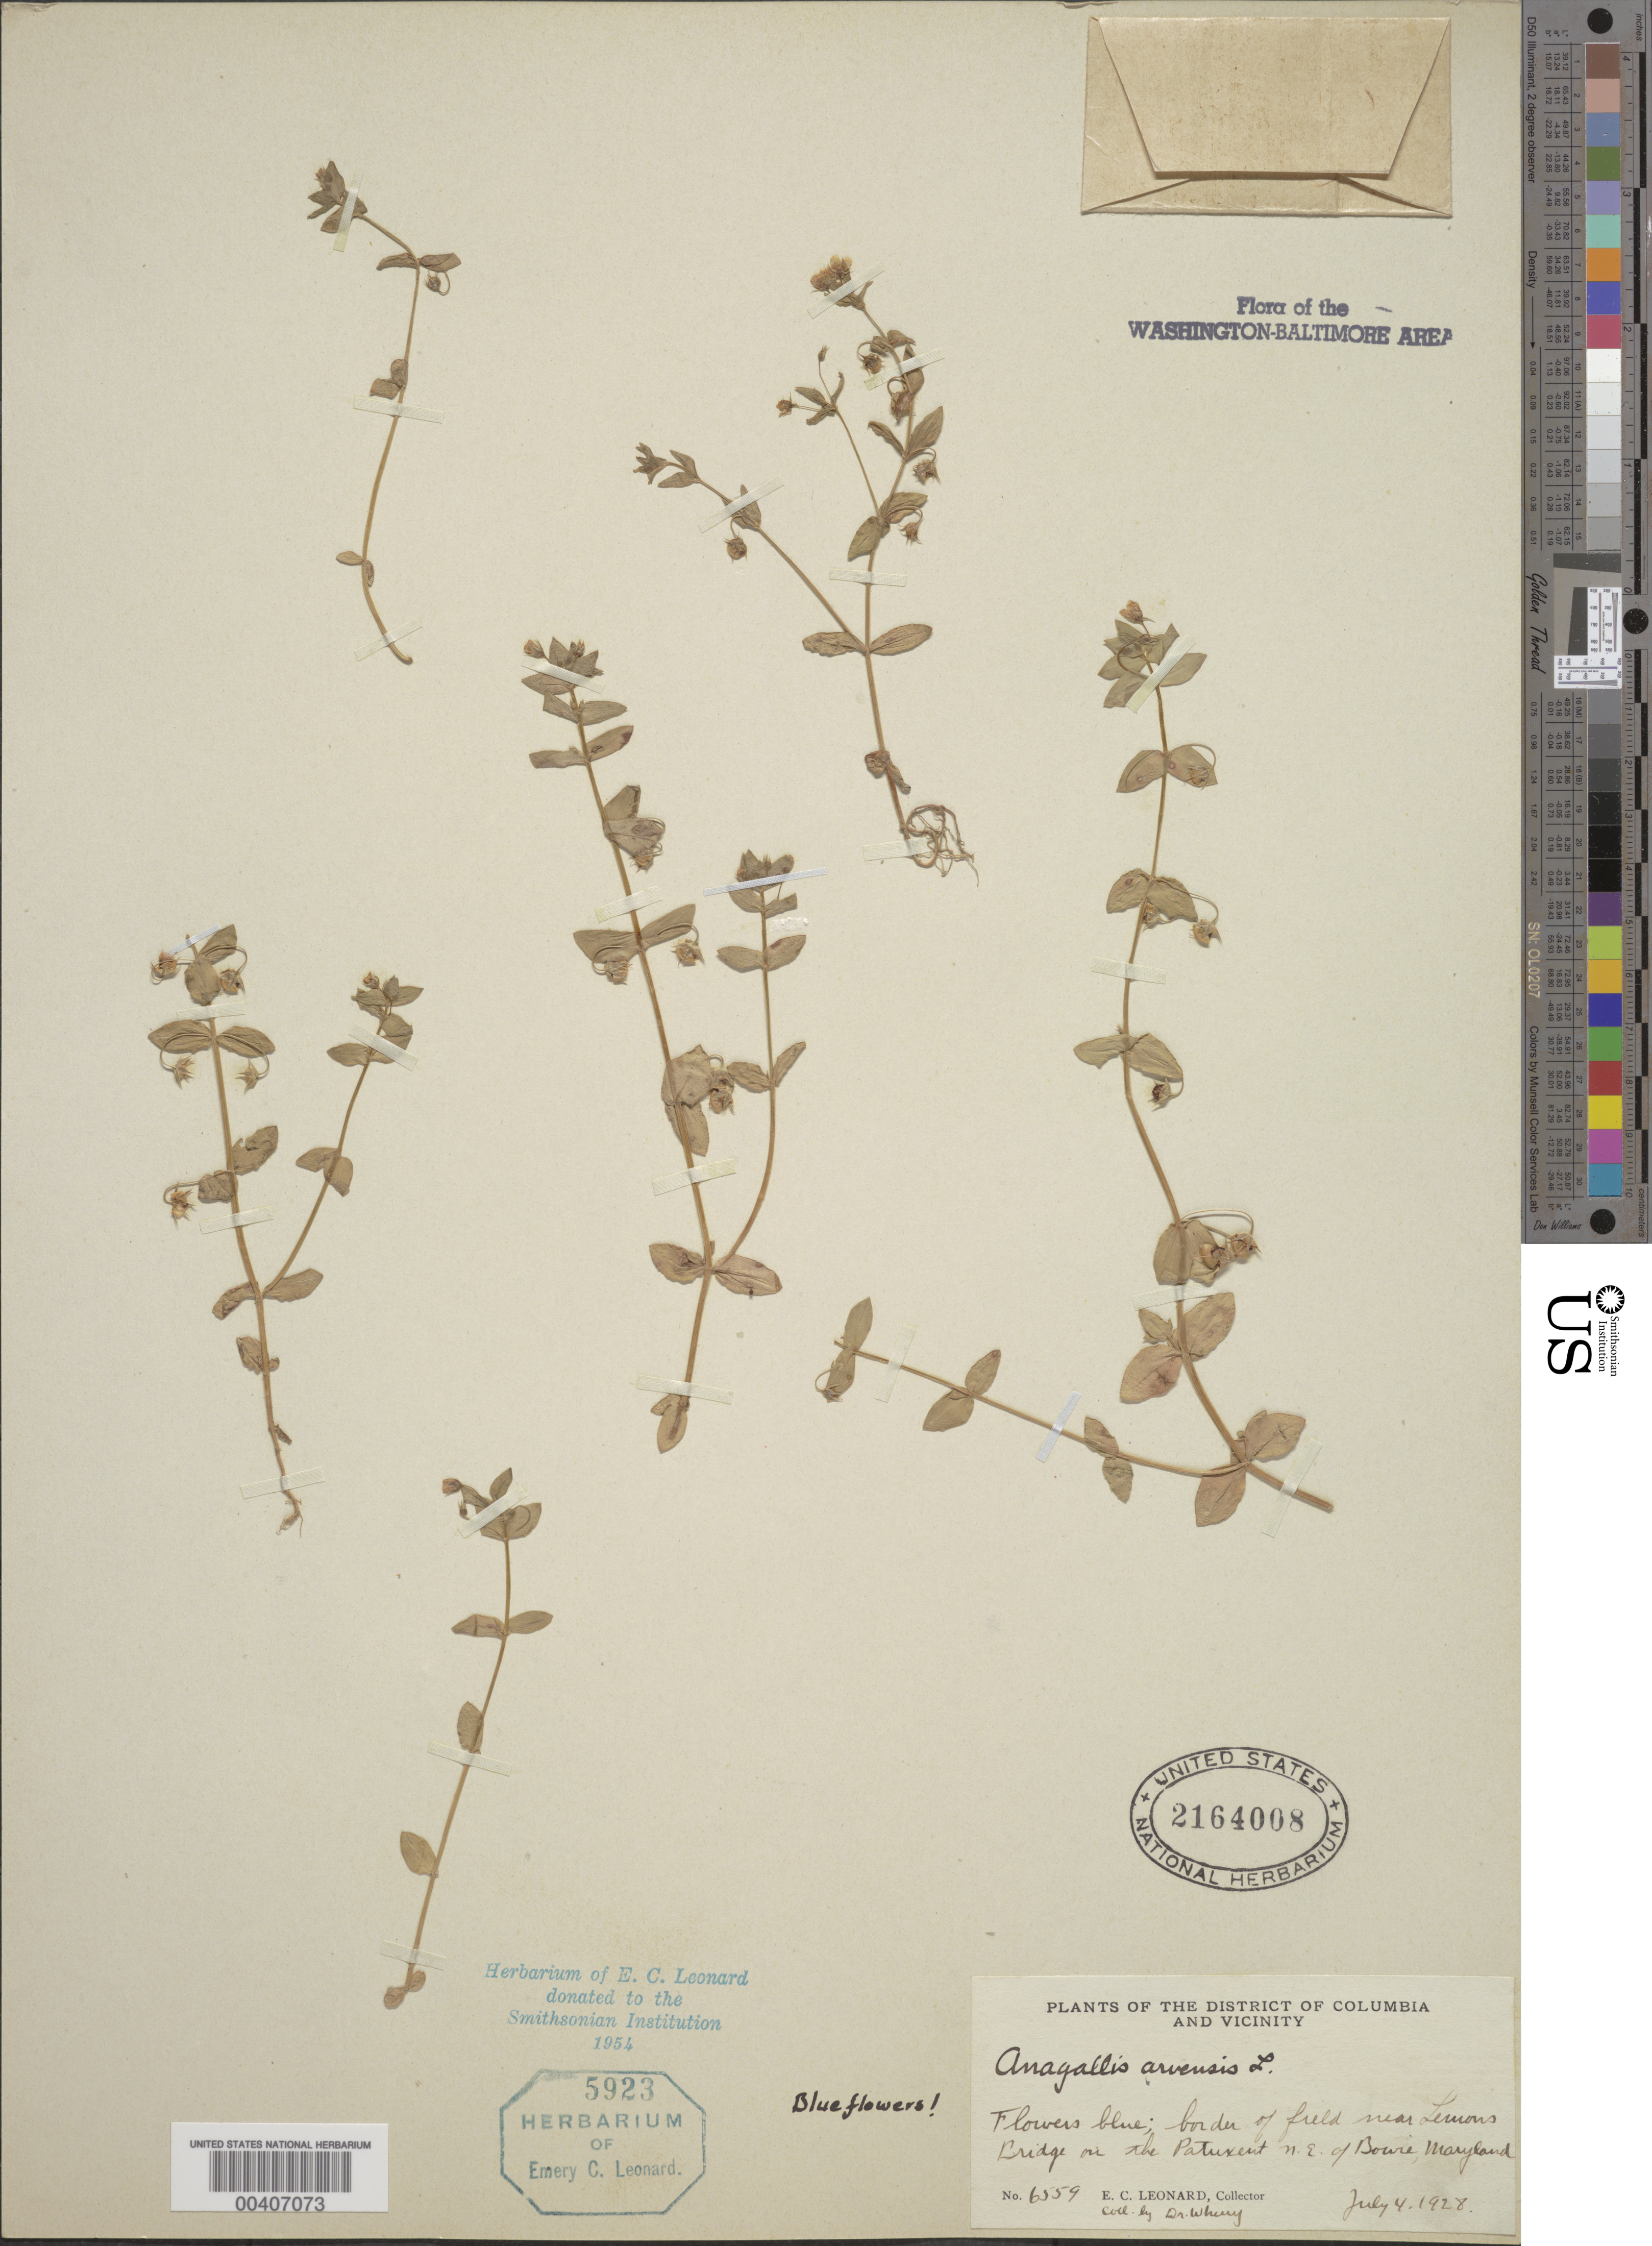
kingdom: Plantae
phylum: Tracheophyta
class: Magnoliopsida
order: Ericales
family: Primulaceae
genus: Anagallis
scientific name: Anagallis arvensis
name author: L.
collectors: E. T. Wherry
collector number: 6559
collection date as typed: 04 Jul 1928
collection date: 1928-07-04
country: United States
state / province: Maryland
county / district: Prince George's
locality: Lemons Bridge Patuxent River northeast of Bowie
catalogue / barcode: US 2164008